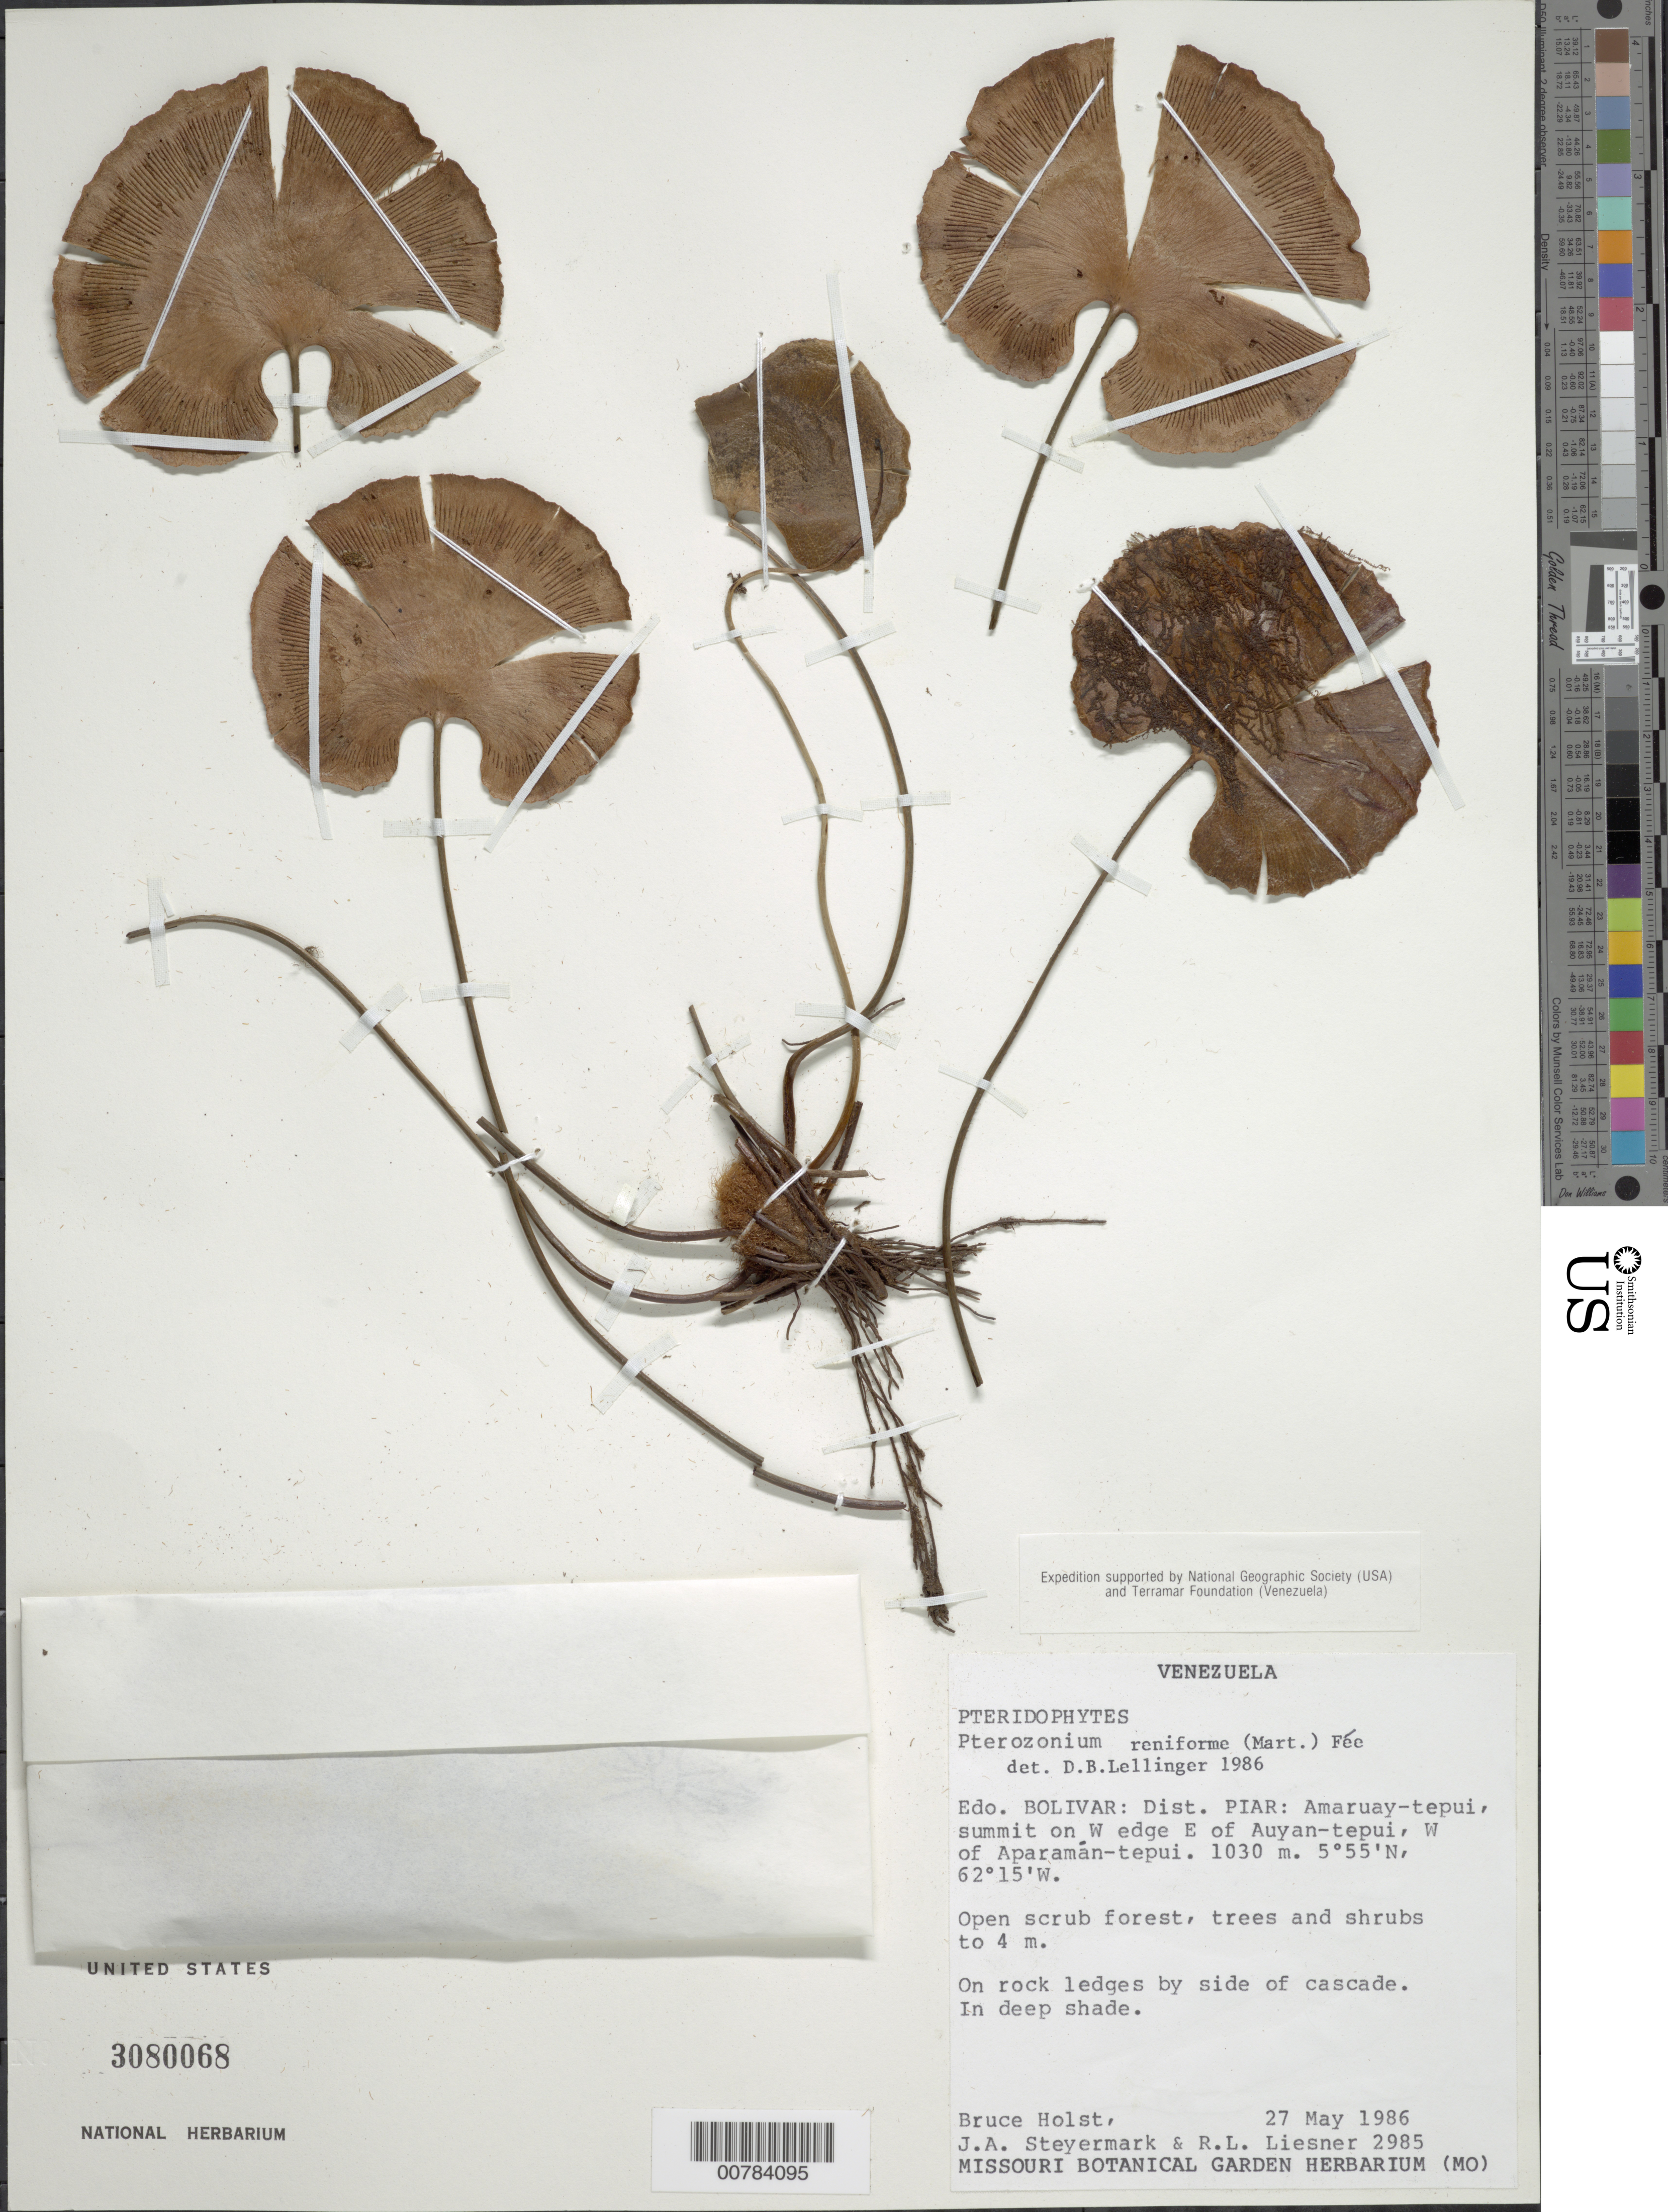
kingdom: Plantae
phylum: Tracheophyta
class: Polypodiopsida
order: Polypodiales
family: Pteridaceae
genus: Pterozonium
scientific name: Pterozonium reniforme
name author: (Mart.) Fée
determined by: Lellinger, David B., (BOT), Smithsonian Institution - National Museum of Natural History (UNITED STATES)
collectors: B. Holst, J. Steyermark & R. L. Liesner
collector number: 2985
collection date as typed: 27-May-86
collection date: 1986-05-27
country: Venezuela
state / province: Bolívar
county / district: Piar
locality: Amaruay-tepuí, W of Aparaman-tepuí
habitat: Open scrub forest, trees and shrubs to 4 m; on rock ledges by side of cascade,in deep shade. trees and shrubs to 4 m,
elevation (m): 1030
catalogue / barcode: US 3080068